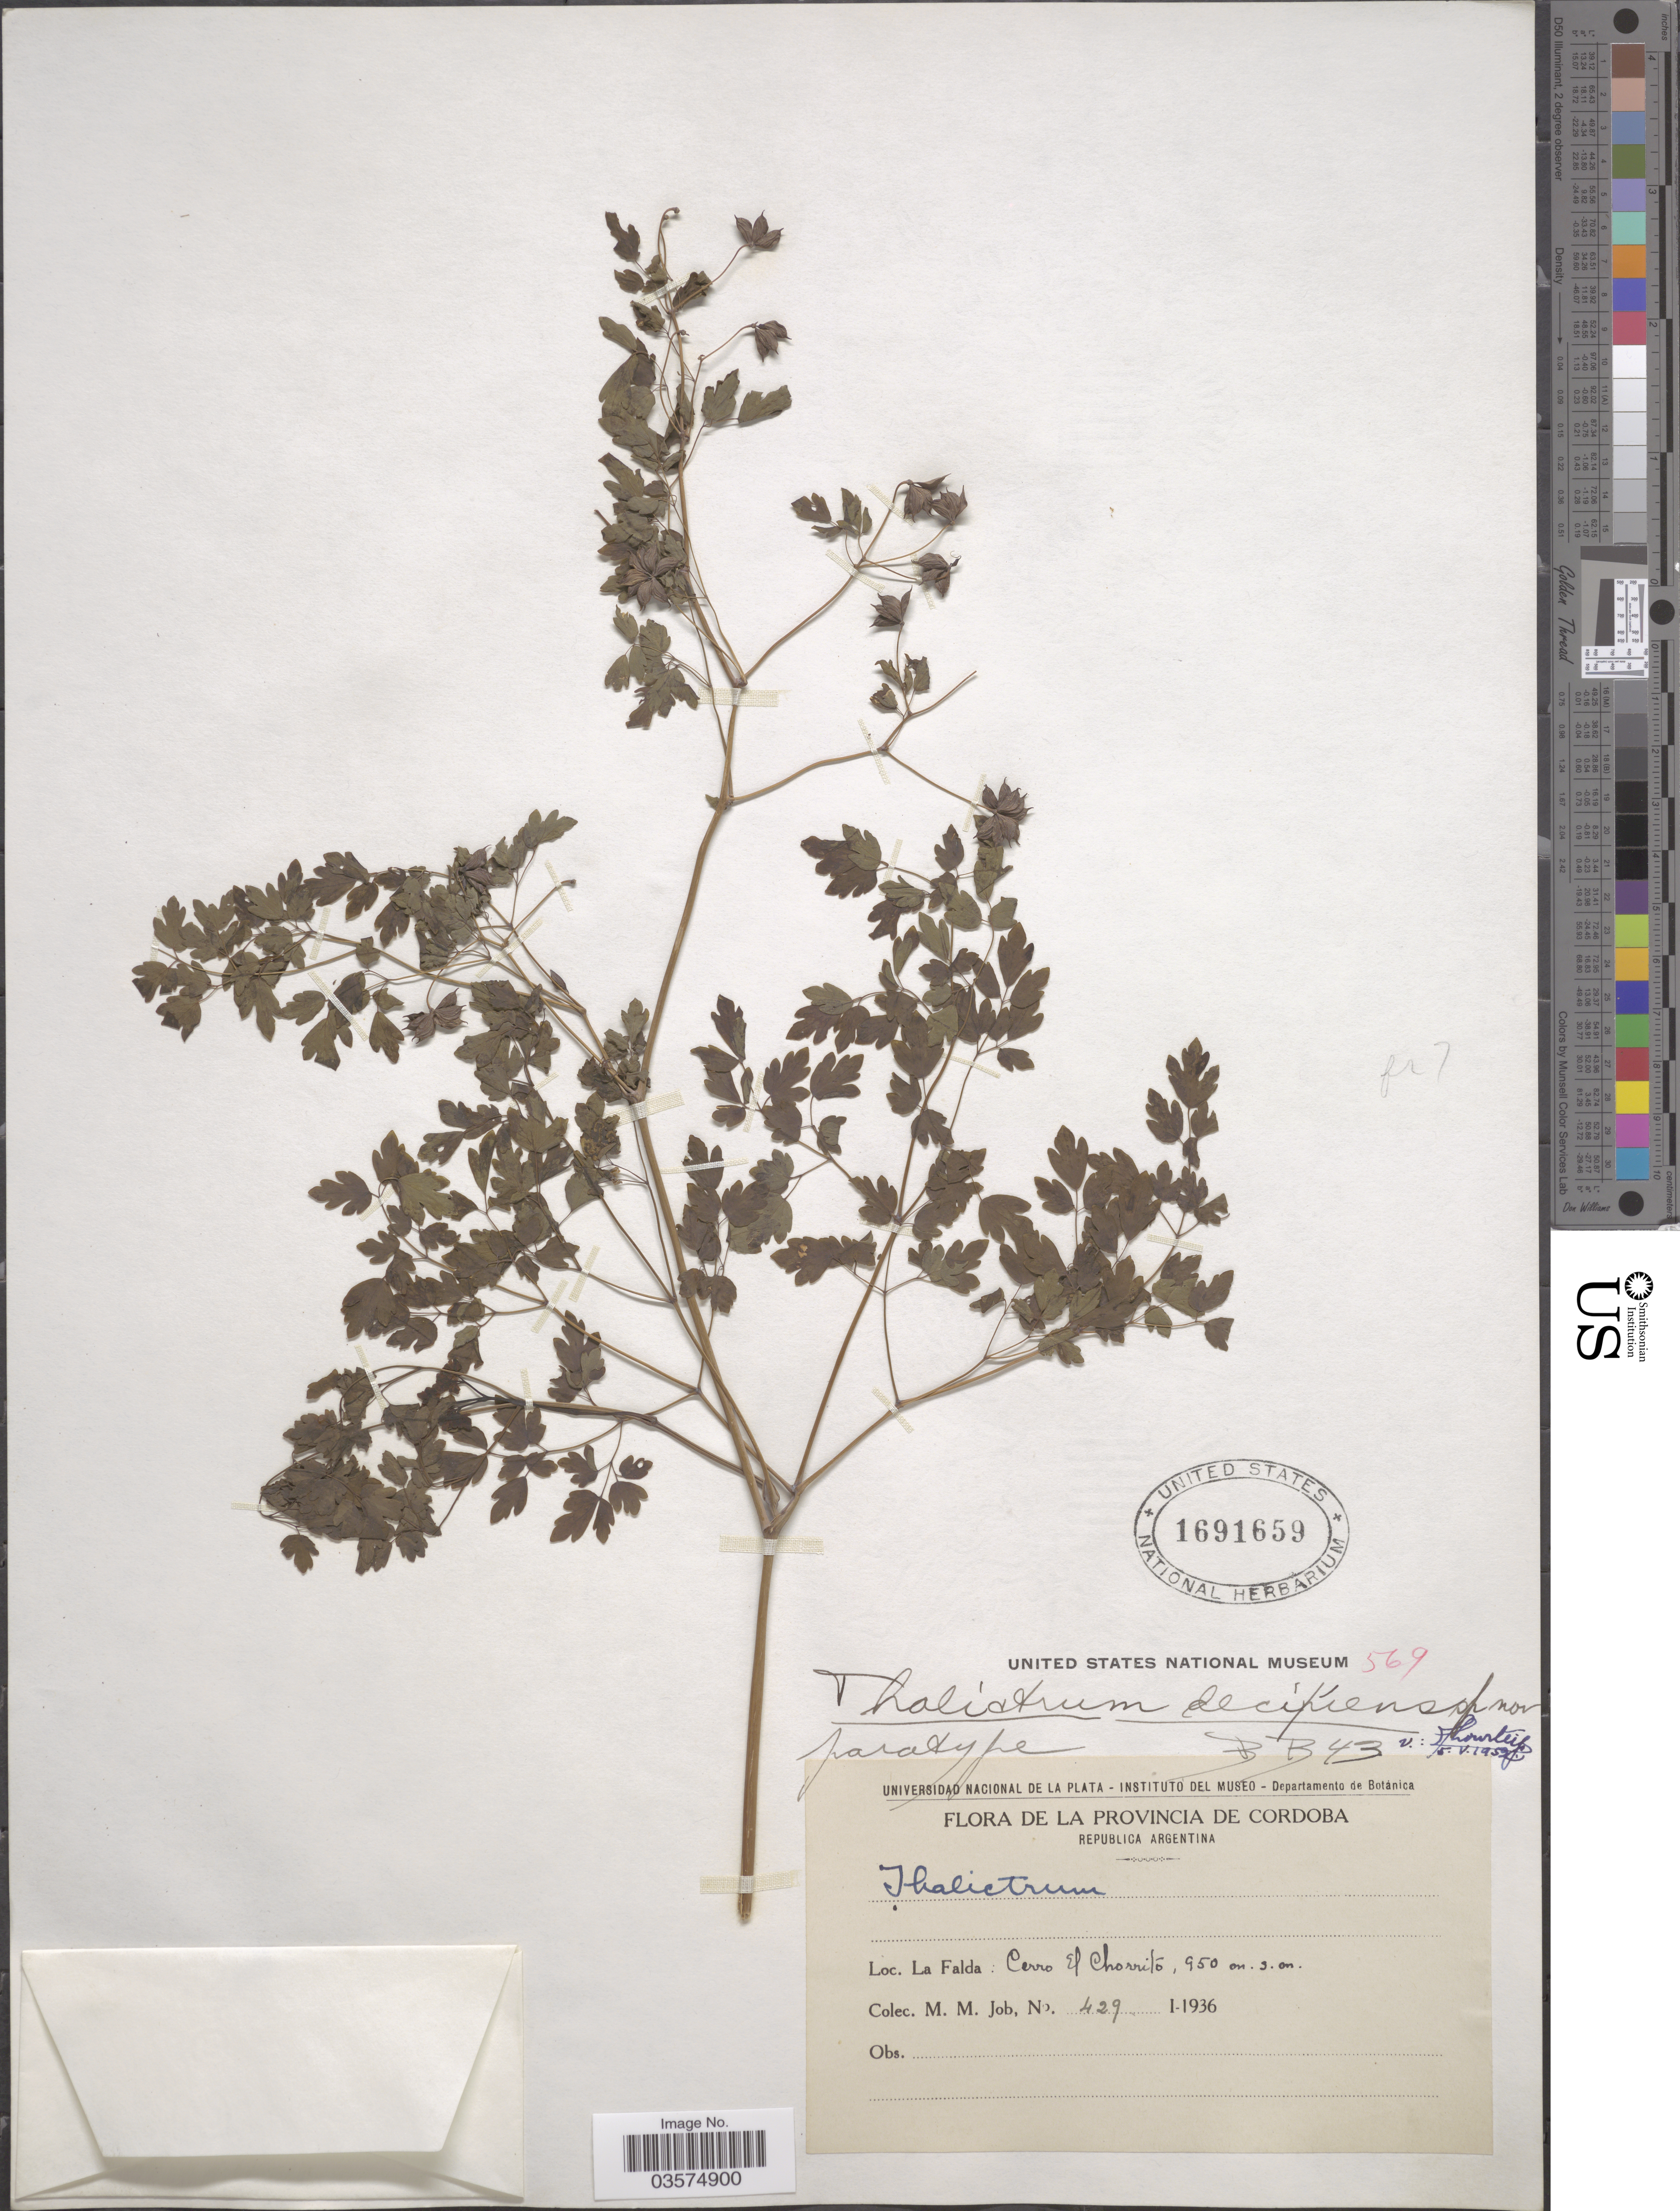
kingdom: Plantae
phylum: Tracheophyta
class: Magnoliopsida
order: Ranunculales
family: Ranunculaceae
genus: Thalictrum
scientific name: Thalictrum decipiens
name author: B. Boivin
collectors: M. Job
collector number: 429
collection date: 1936-01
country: Argentina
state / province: Cordoba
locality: Cerro El Chorrito.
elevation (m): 950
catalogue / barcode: US 1691659